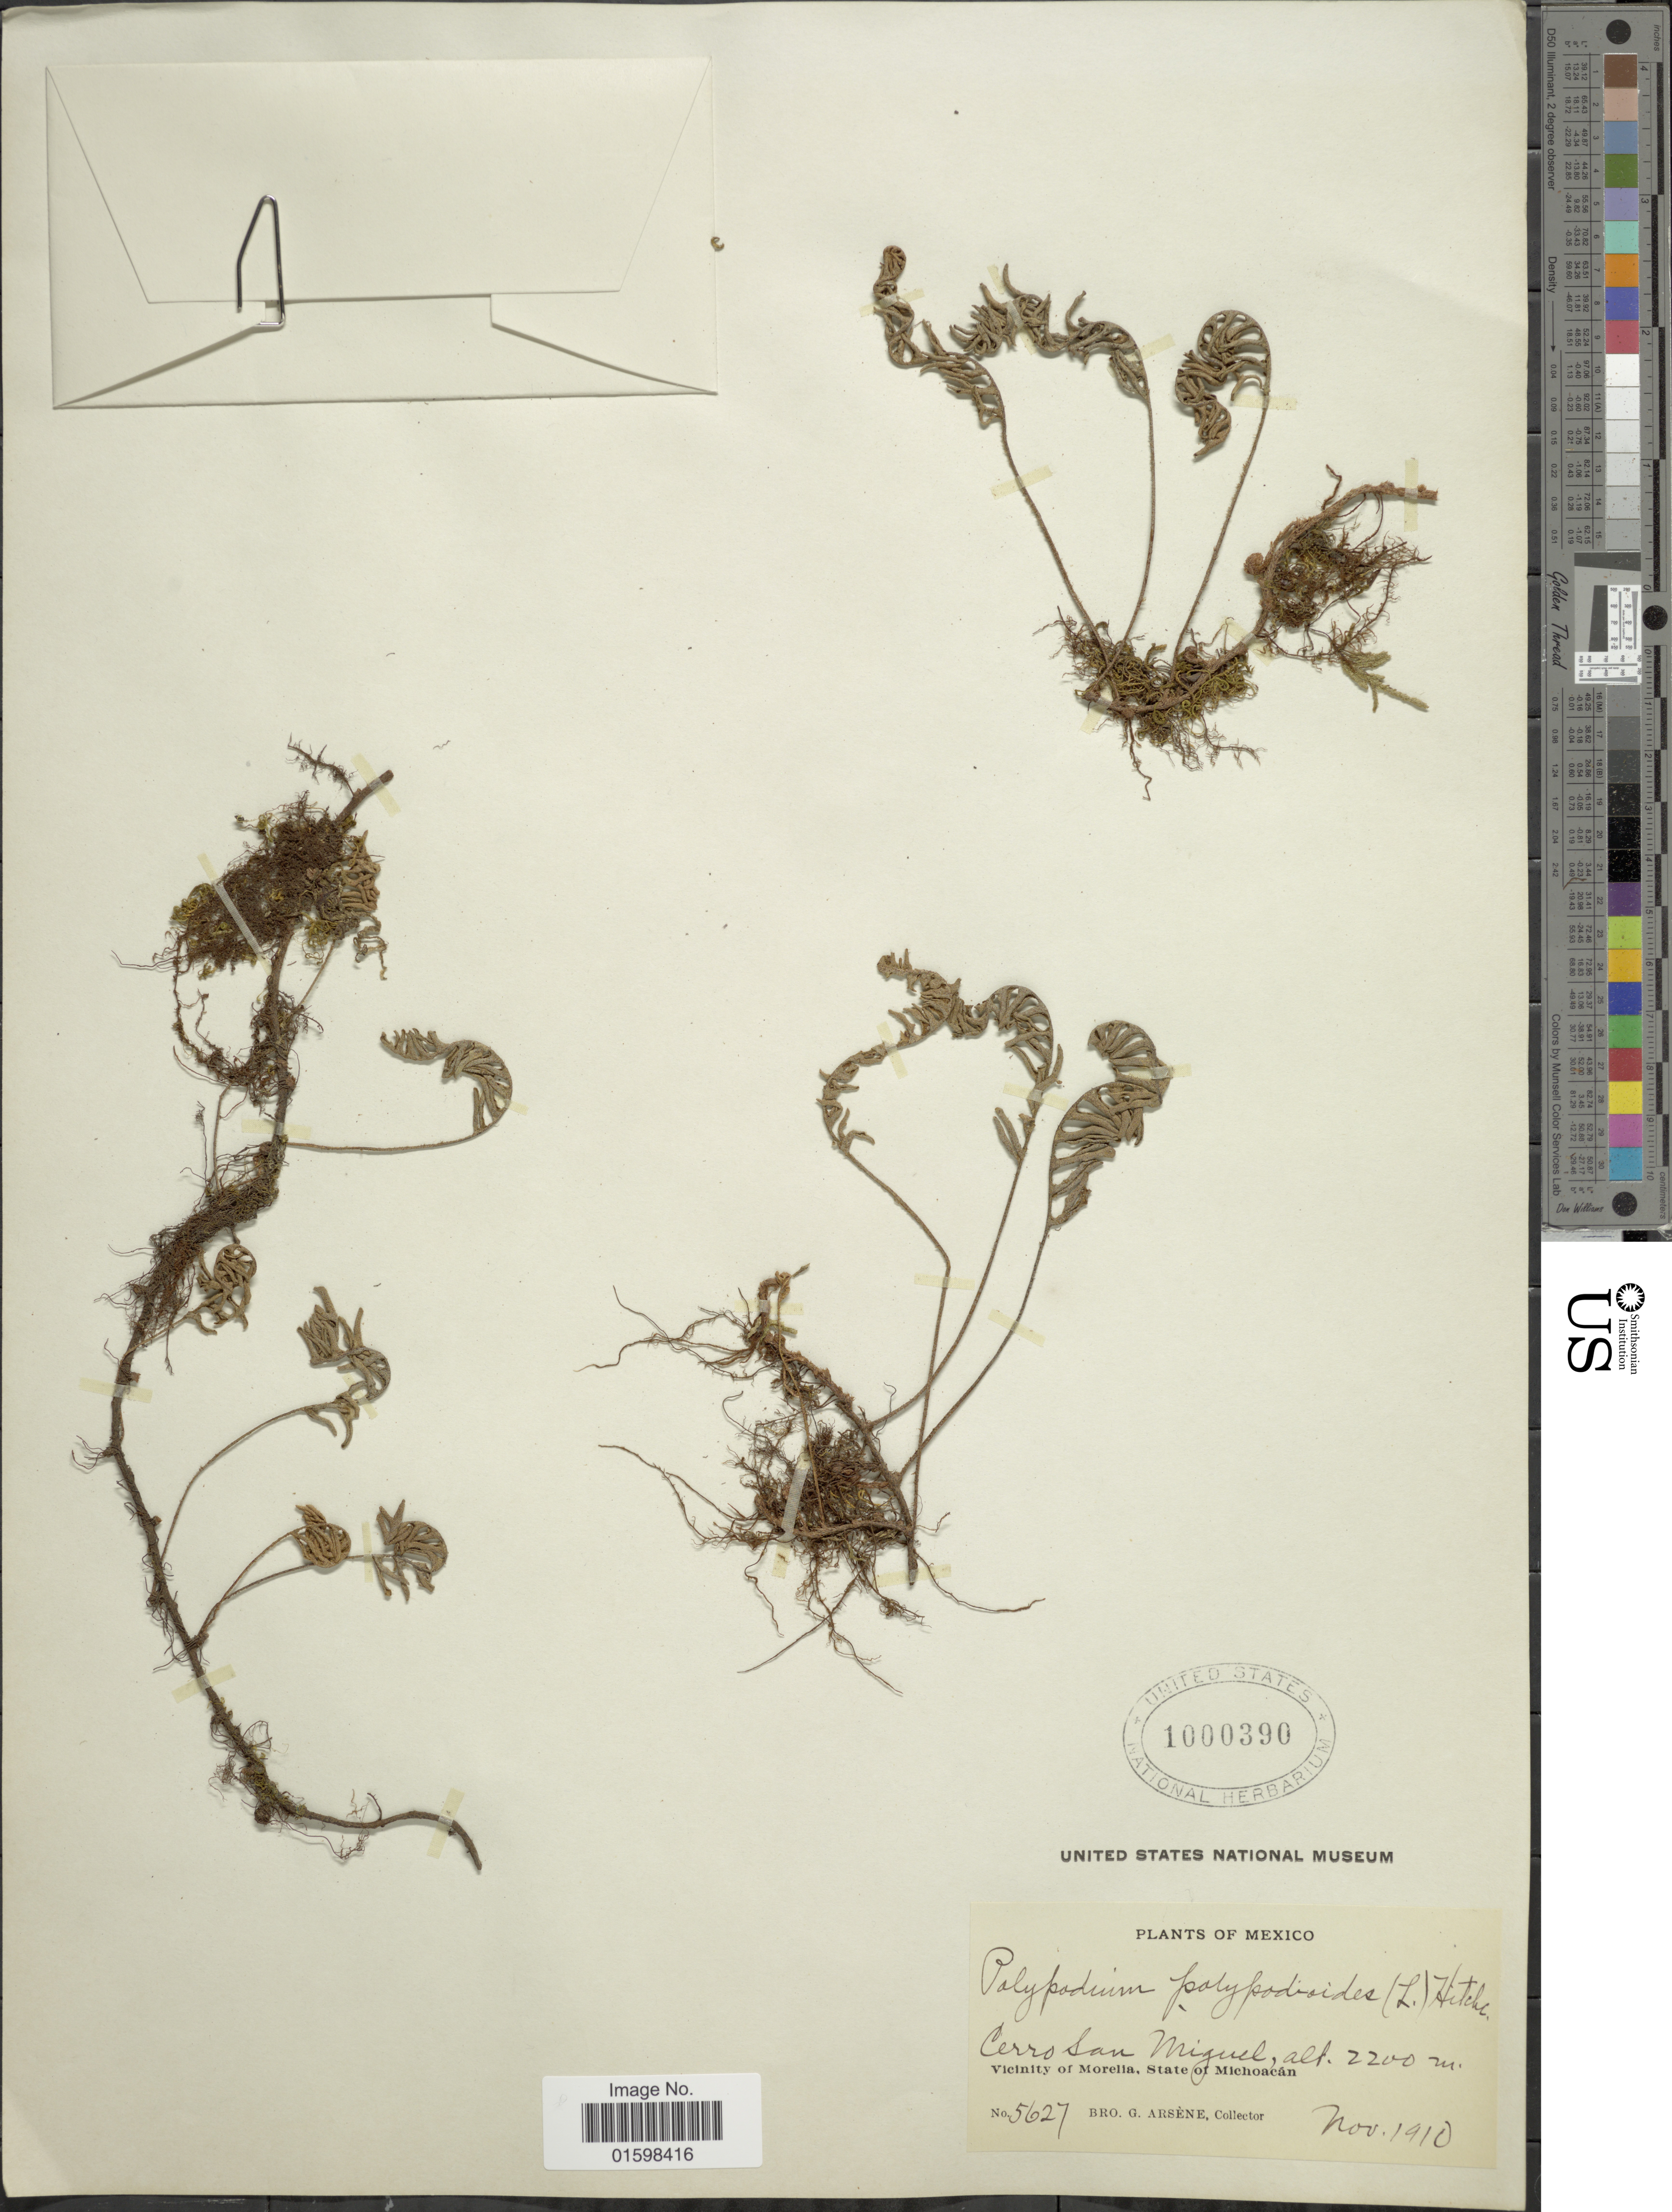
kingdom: Plantae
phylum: Tracheophyta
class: Polypodiopsida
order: Polypodiales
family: Polypodiaceae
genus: Pleopeltis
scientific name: Pleopeltis polypodioides var. michauxiana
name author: (Weath.) E.G. Andrews & Windham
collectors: Bro. G. Arsène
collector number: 5627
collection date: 1910-11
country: Mexico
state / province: Michoacán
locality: Cerro San Miguel. Vicinity of Morelia, State of Michoacan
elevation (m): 2200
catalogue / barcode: US 1000390